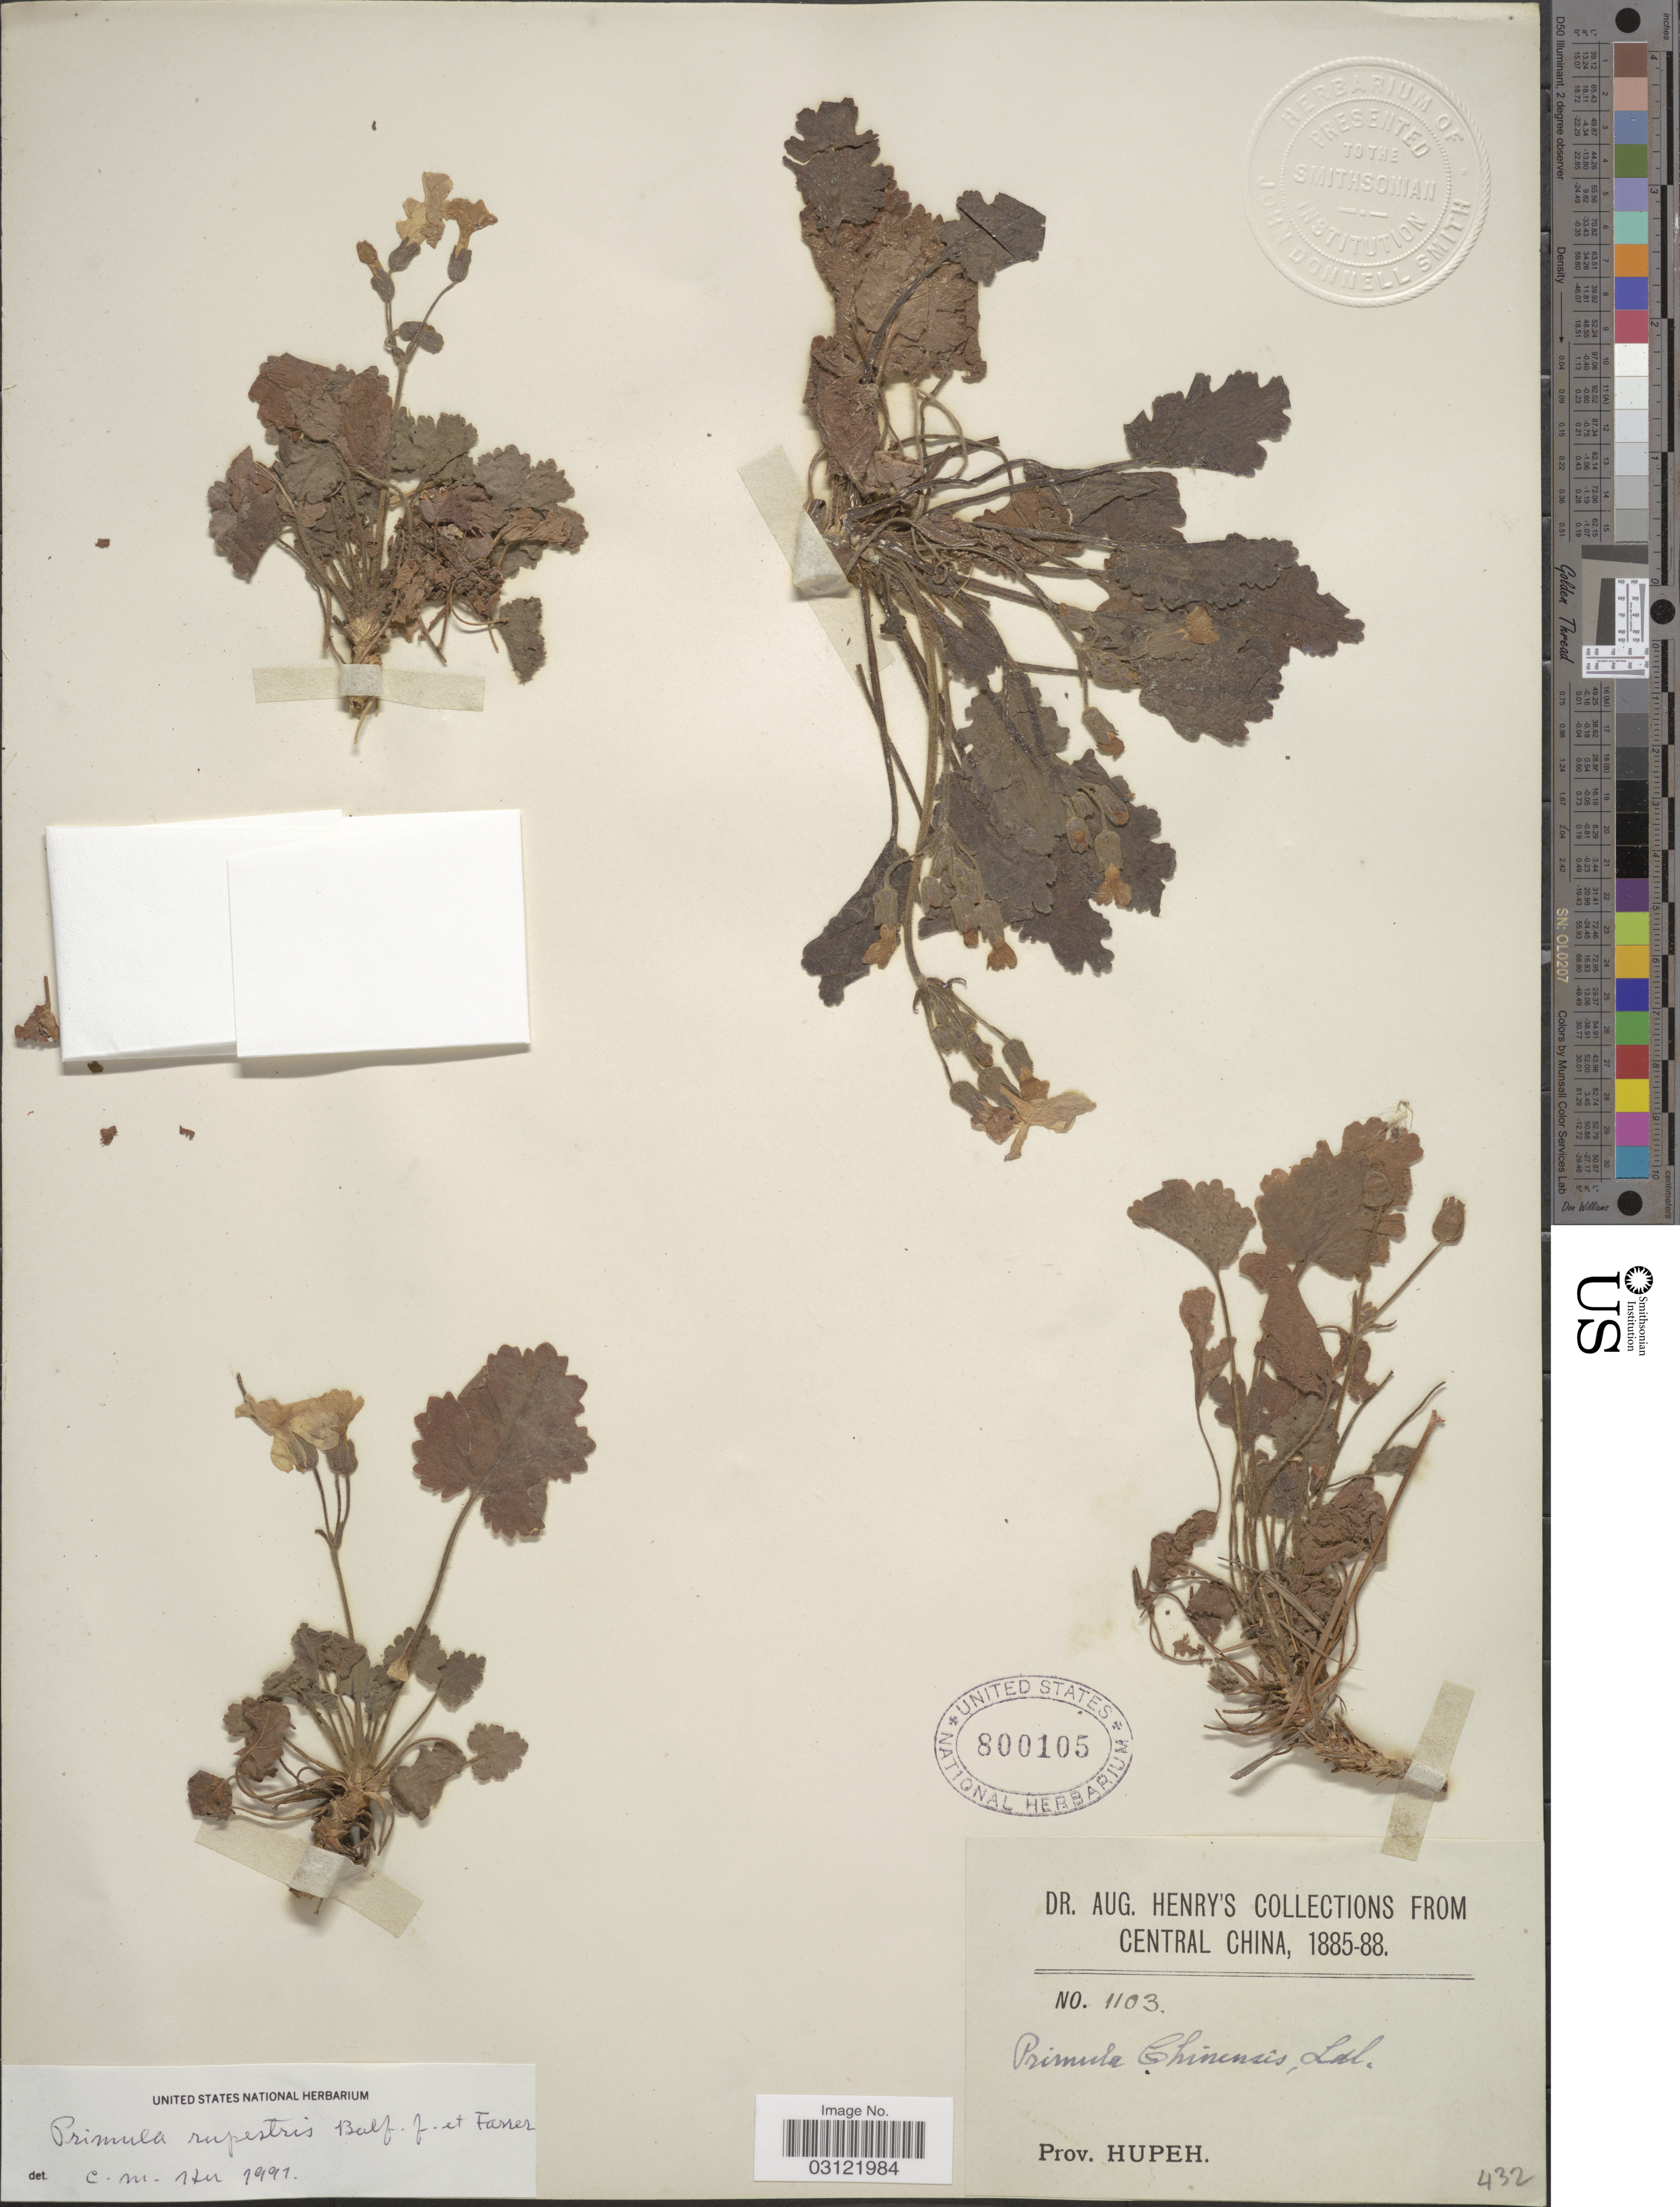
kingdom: Plantae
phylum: Tracheophyta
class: Magnoliopsida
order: Ericales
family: Primulaceae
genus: Primula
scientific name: Primula rupestris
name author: Balf. f. & Farrer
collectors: A. Henry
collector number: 1103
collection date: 1885/1888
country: China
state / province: Hubei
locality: Central China, Prov. Hupeh.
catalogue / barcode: US 800105